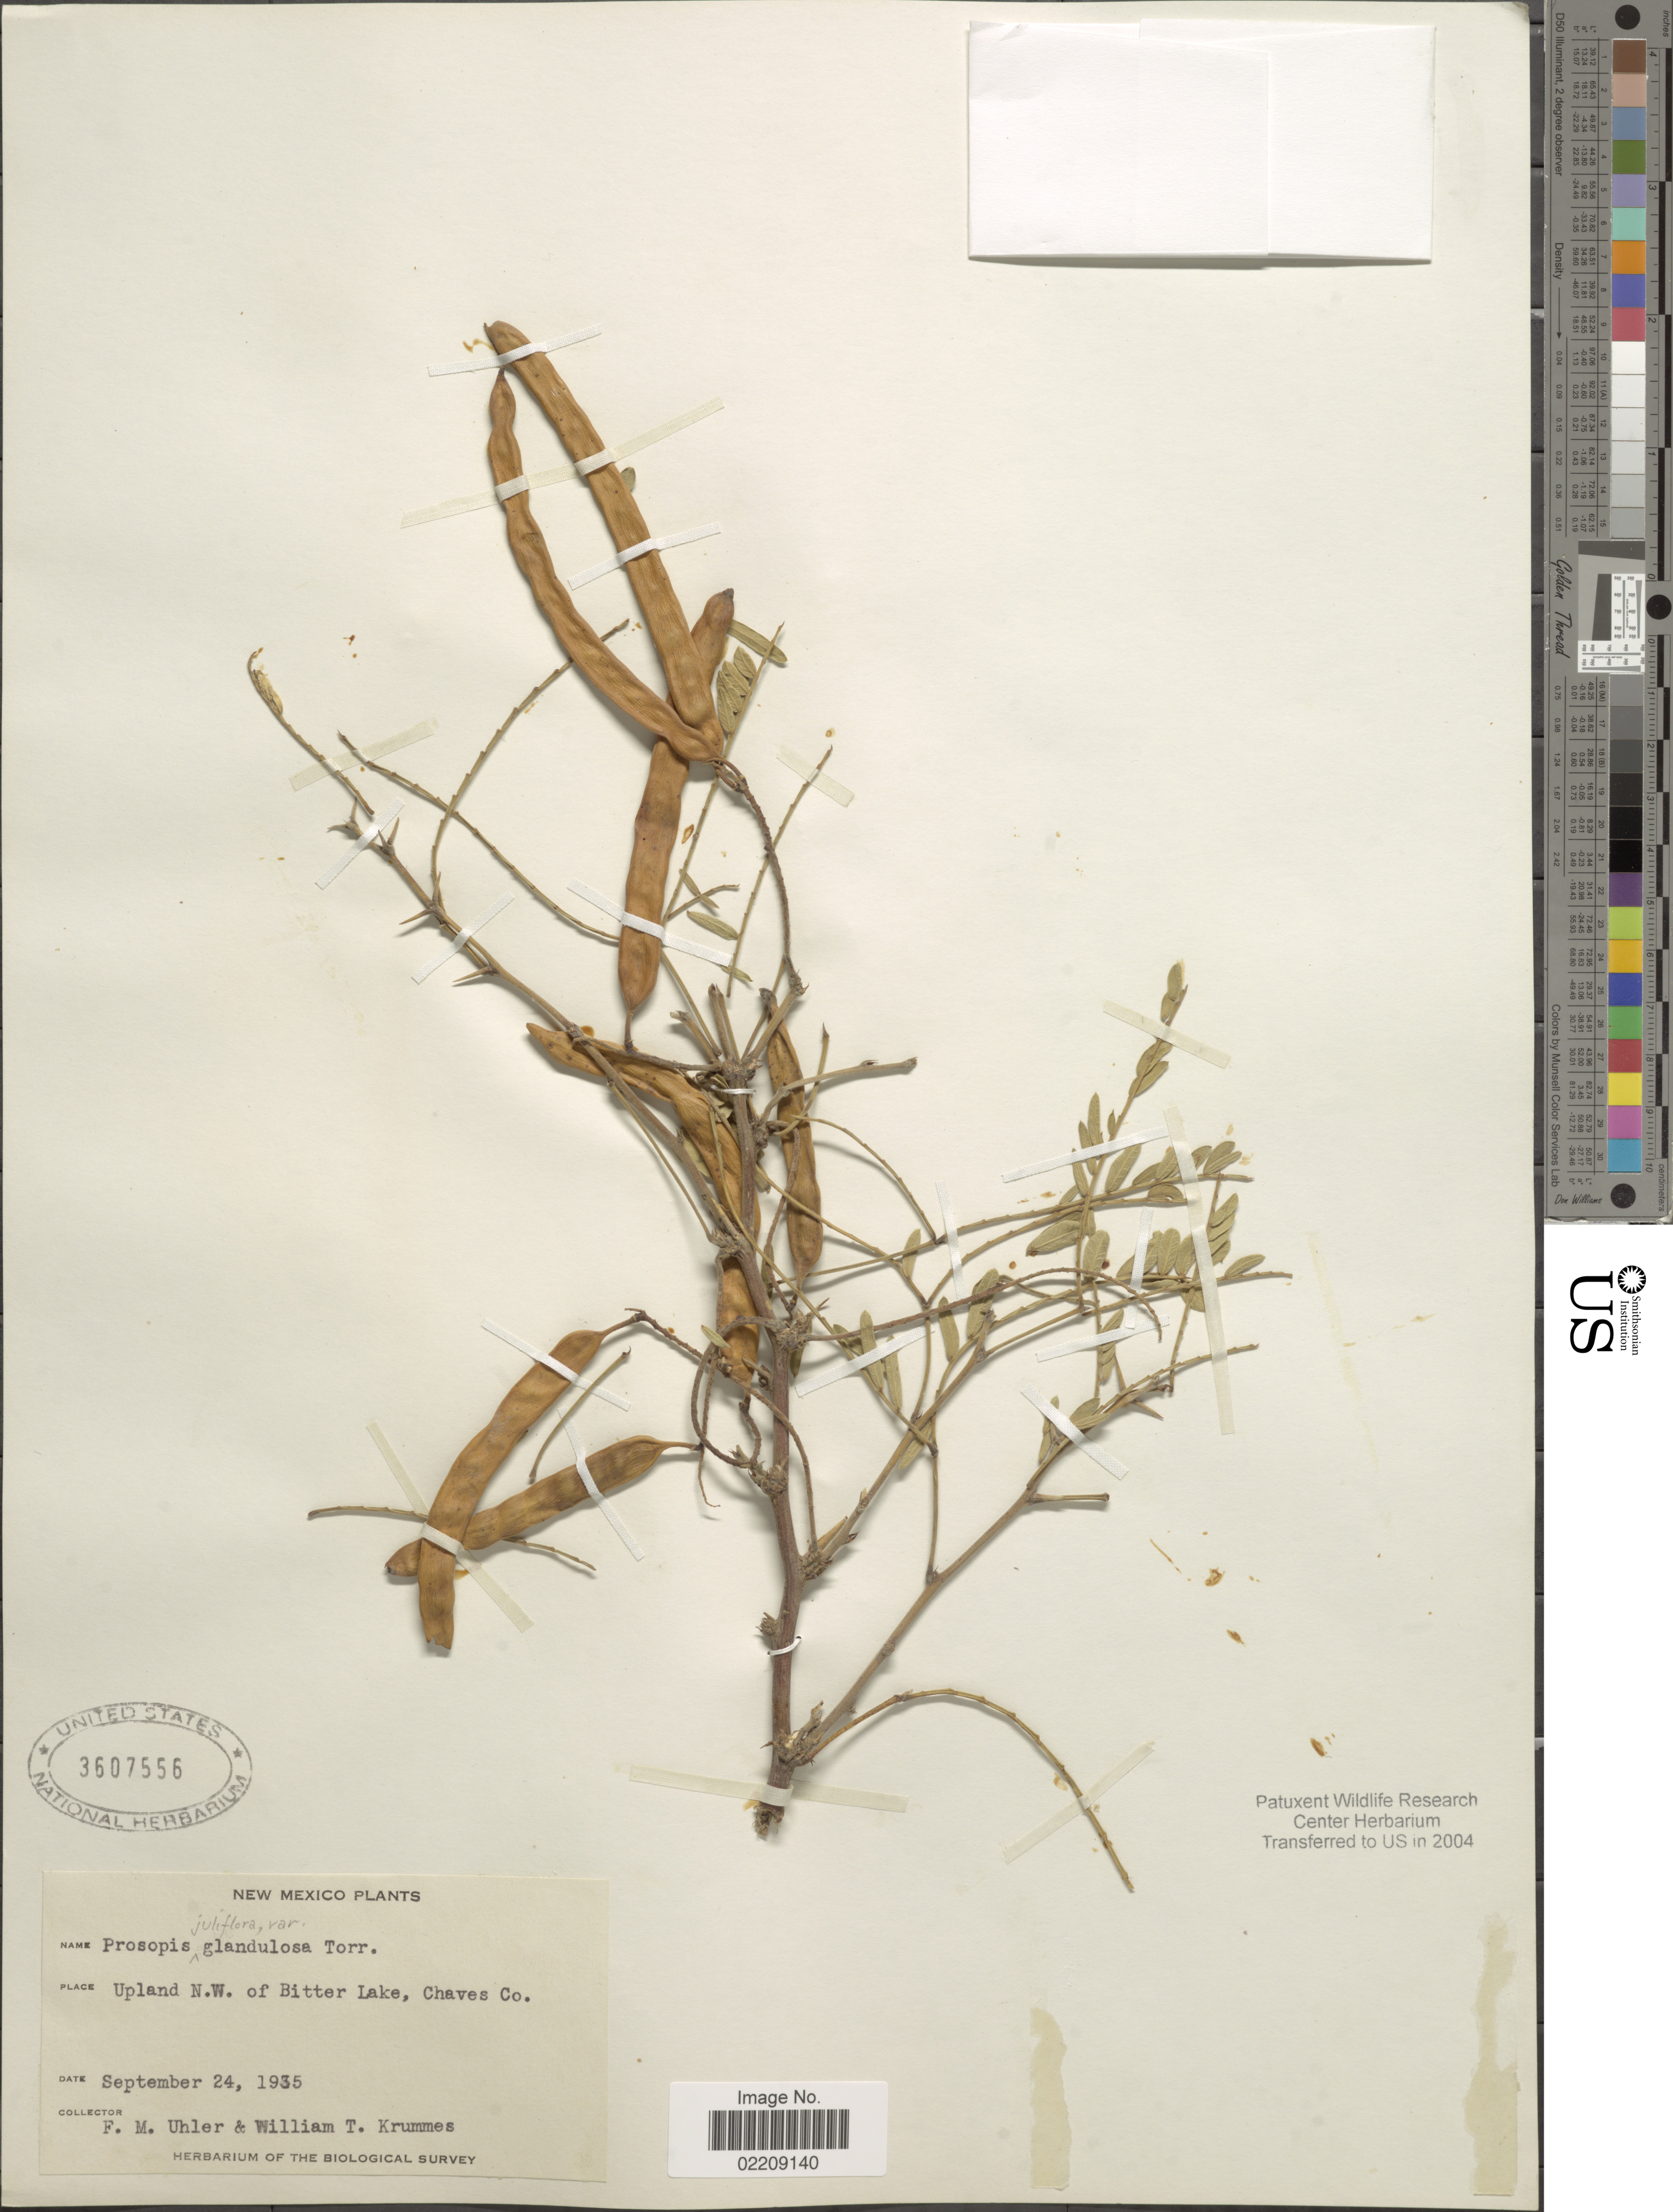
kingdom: Plantae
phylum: Tracheophyta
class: Magnoliopsida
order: Fabales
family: Fabaceae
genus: Neltuma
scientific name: Neltuma glandulosa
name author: (Torr.) Britton & Rose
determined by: Strong, Mark T., (BOT), Smithsonian Institution - National Museum of Natural History (UNITED STATES)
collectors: F. M. Uhler & W. Krummes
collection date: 1935-09-24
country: United States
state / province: New Mexico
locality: Upland N.W. of Bitter Lake, Chaves Co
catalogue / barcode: US 3607556